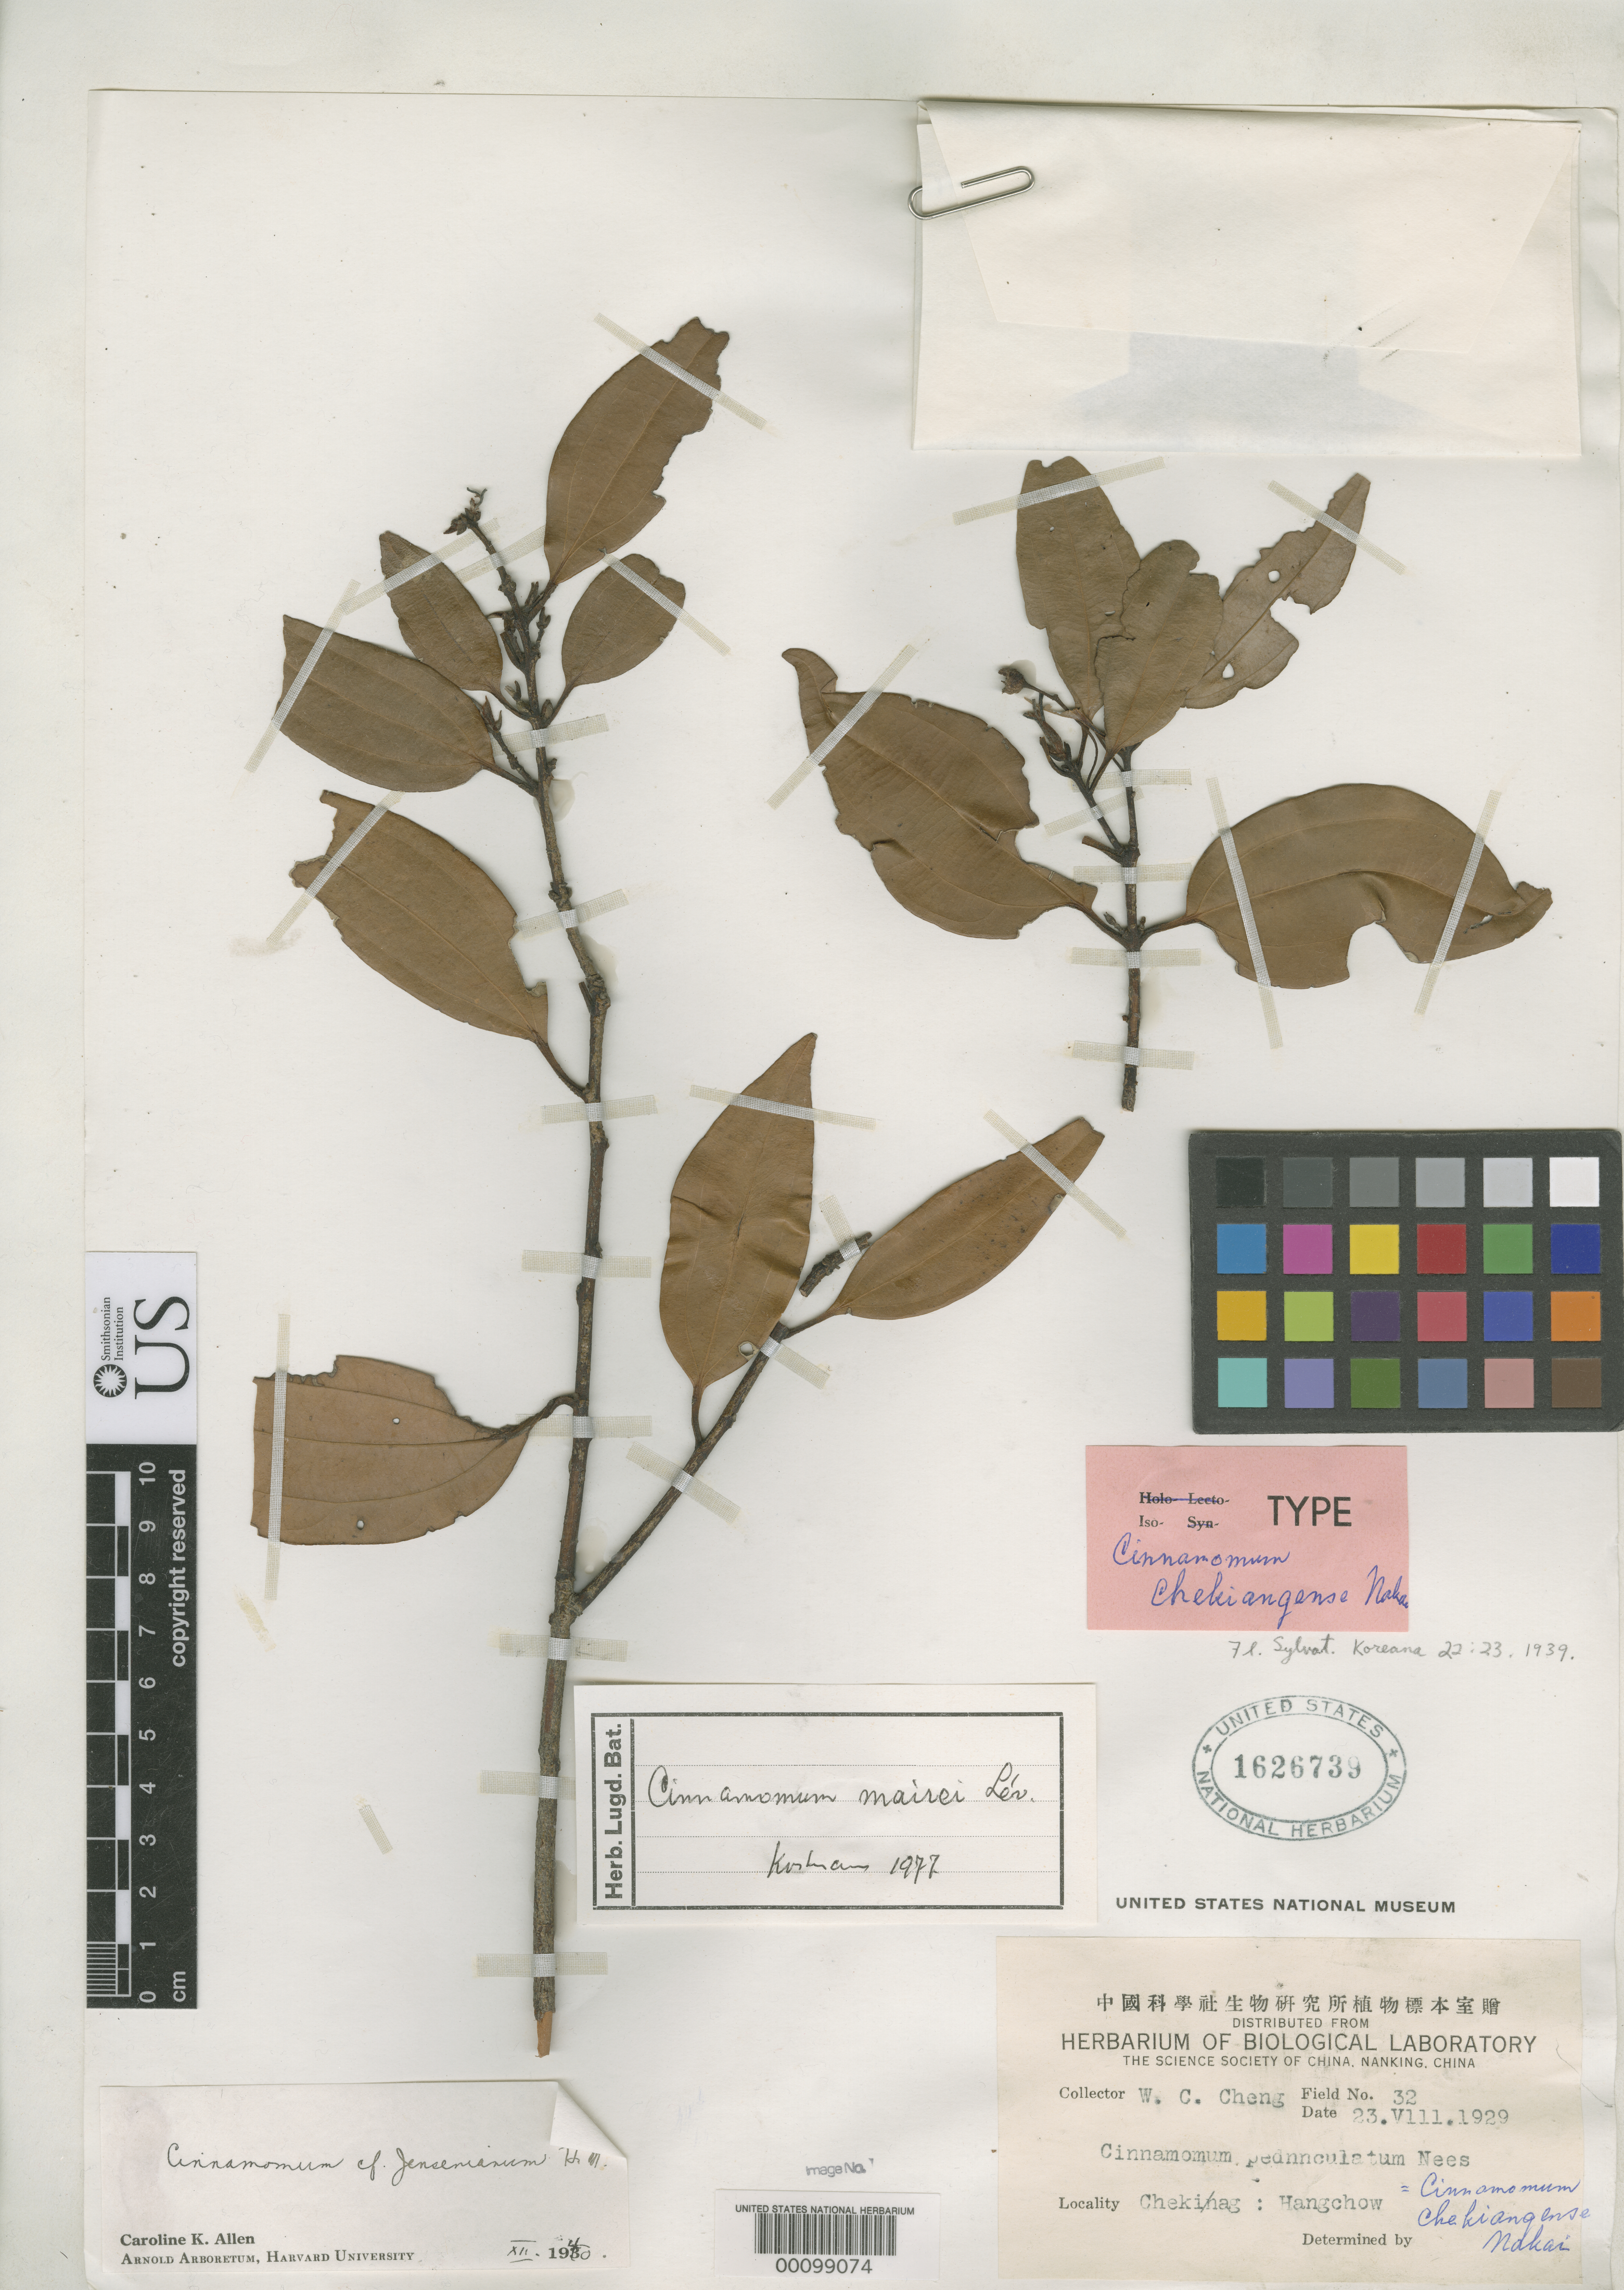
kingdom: Plantae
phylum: Tracheophyta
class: Magnoliopsida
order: Laurales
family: Lauraceae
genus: Cinnamomum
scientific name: Cinnamomum chekiangense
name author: Nakai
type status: Isotype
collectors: W. C. Cheng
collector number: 32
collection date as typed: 23 Aug 1929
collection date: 1929-08-23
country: China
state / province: Zhejiang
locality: Hangchow.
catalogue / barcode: US 1626739